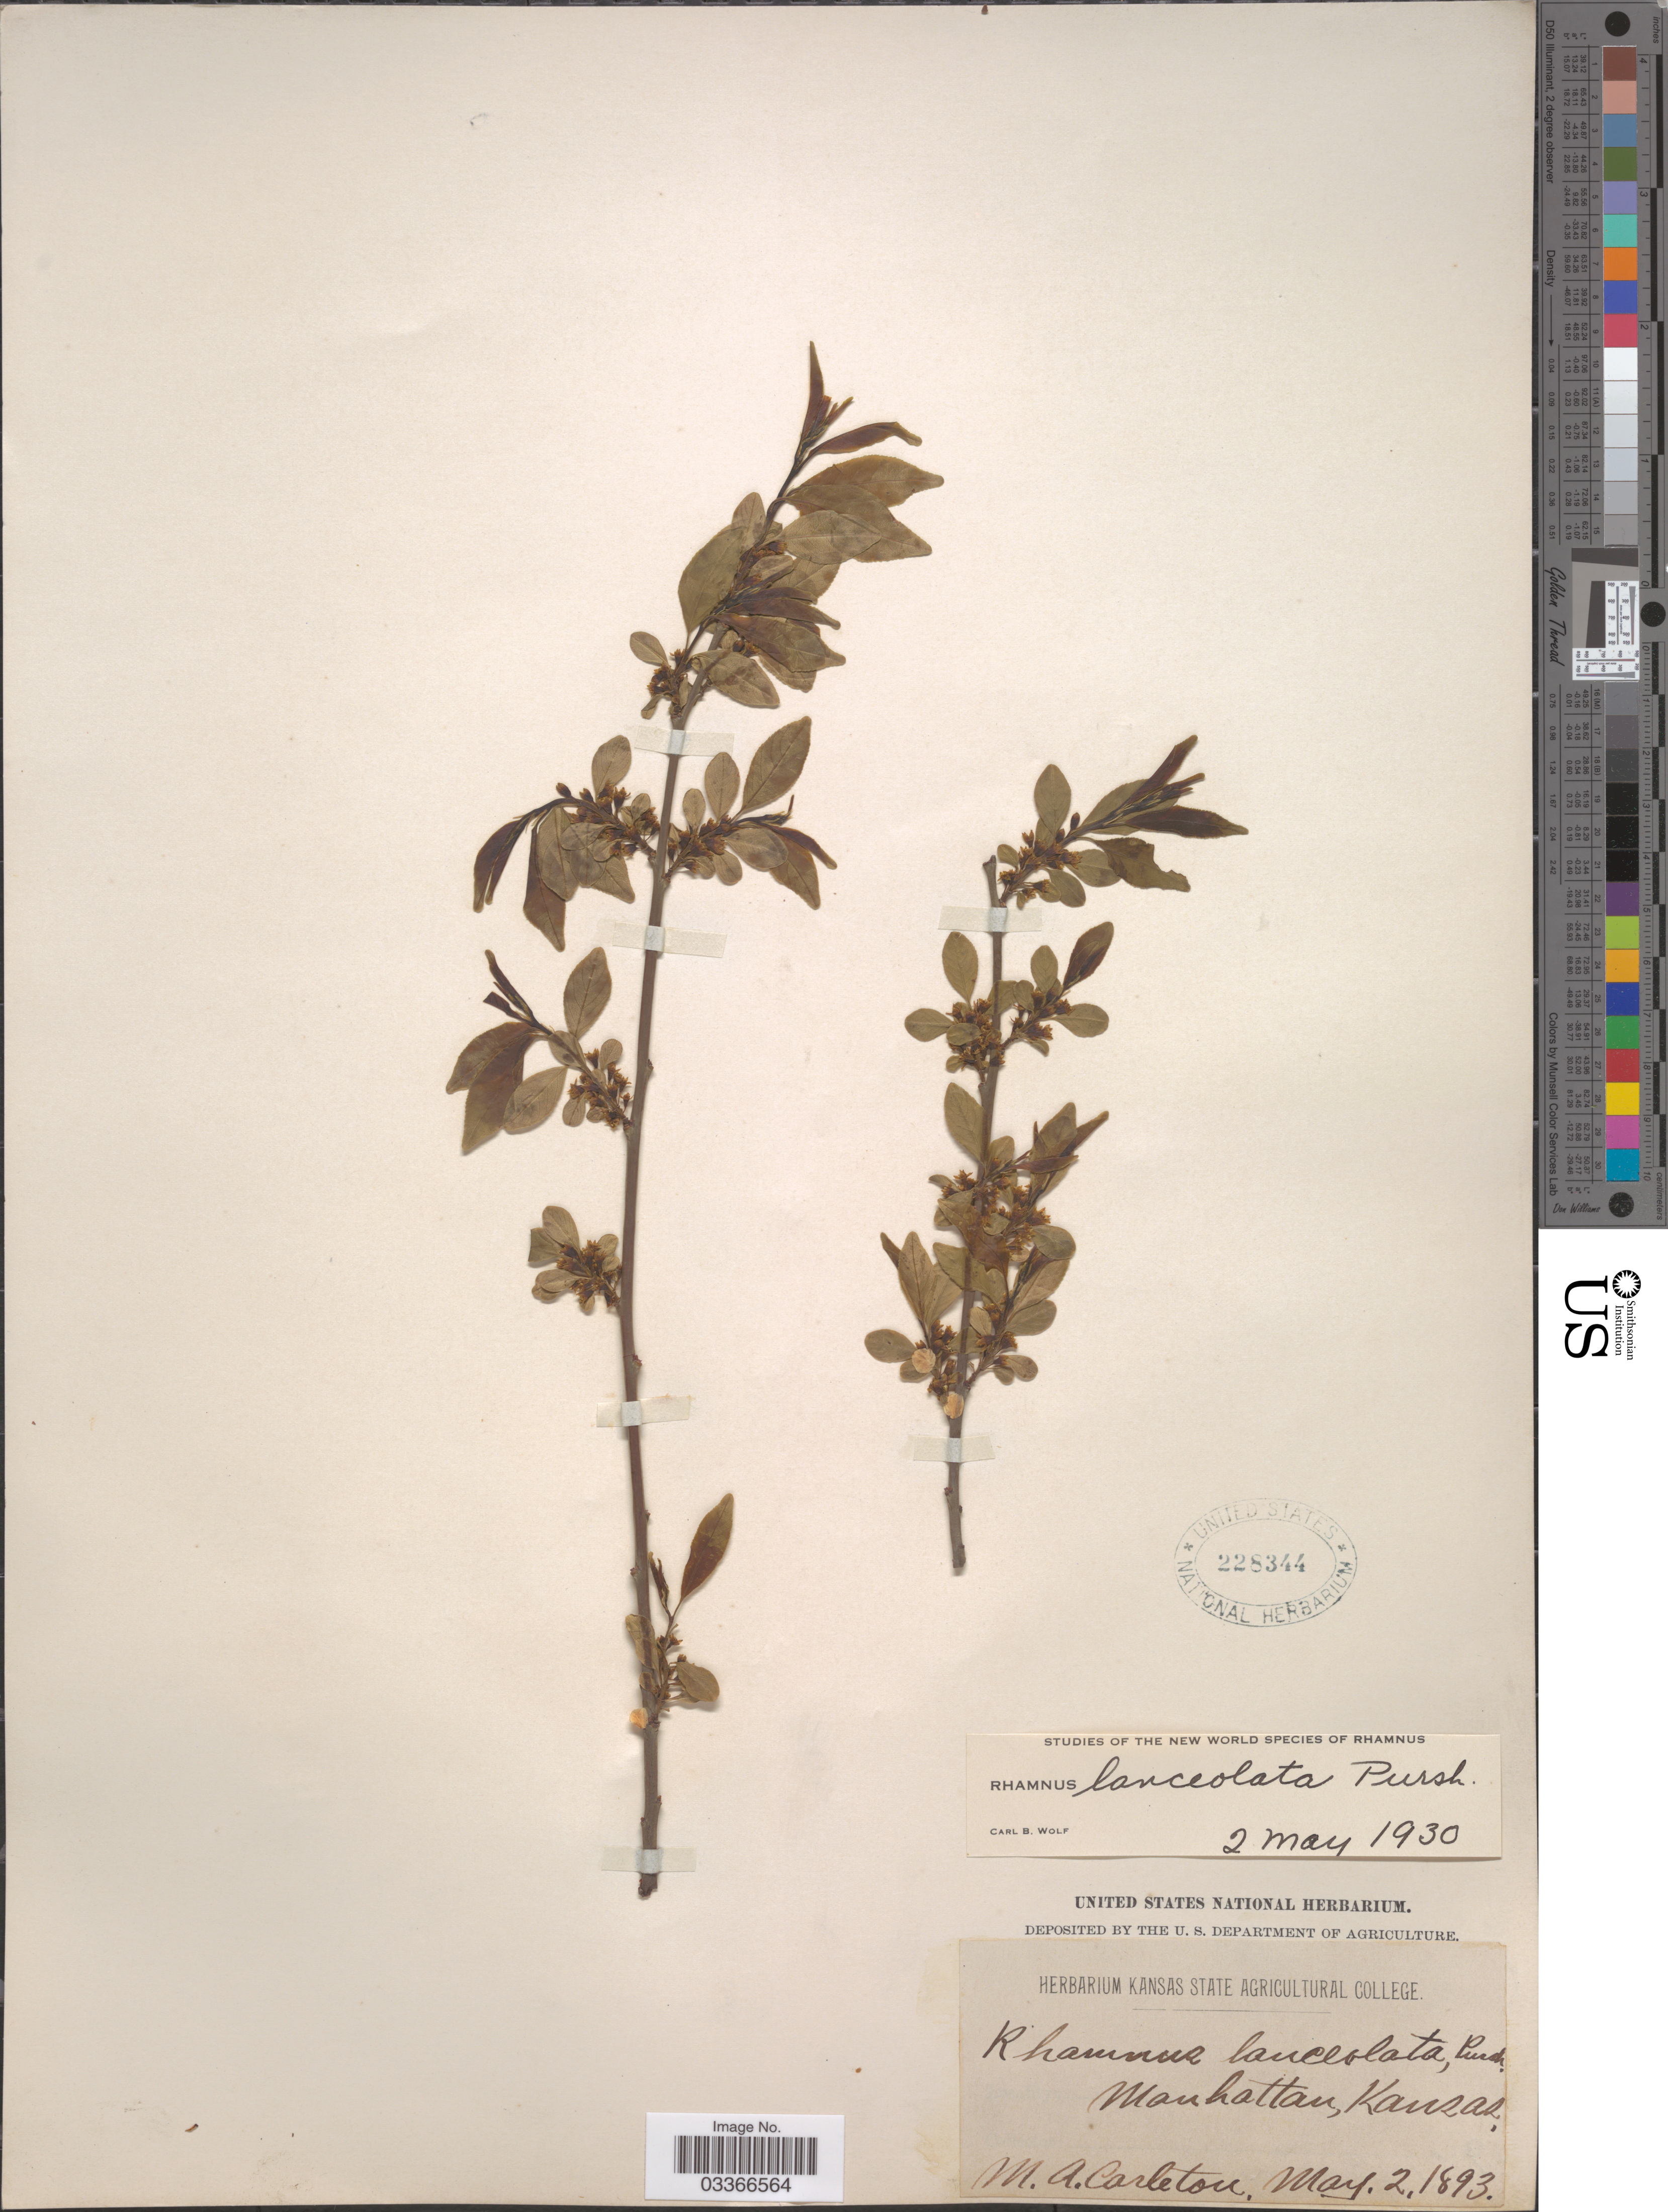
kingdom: Plantae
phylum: Tracheophyta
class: Magnoliopsida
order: Rosales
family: Rhamnaceae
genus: Rhamnus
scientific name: Rhamnus lanceolata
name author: Pursh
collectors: M. A. Carleton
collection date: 1893-05-02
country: United States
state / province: Kansas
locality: Manhattan.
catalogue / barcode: US 228344